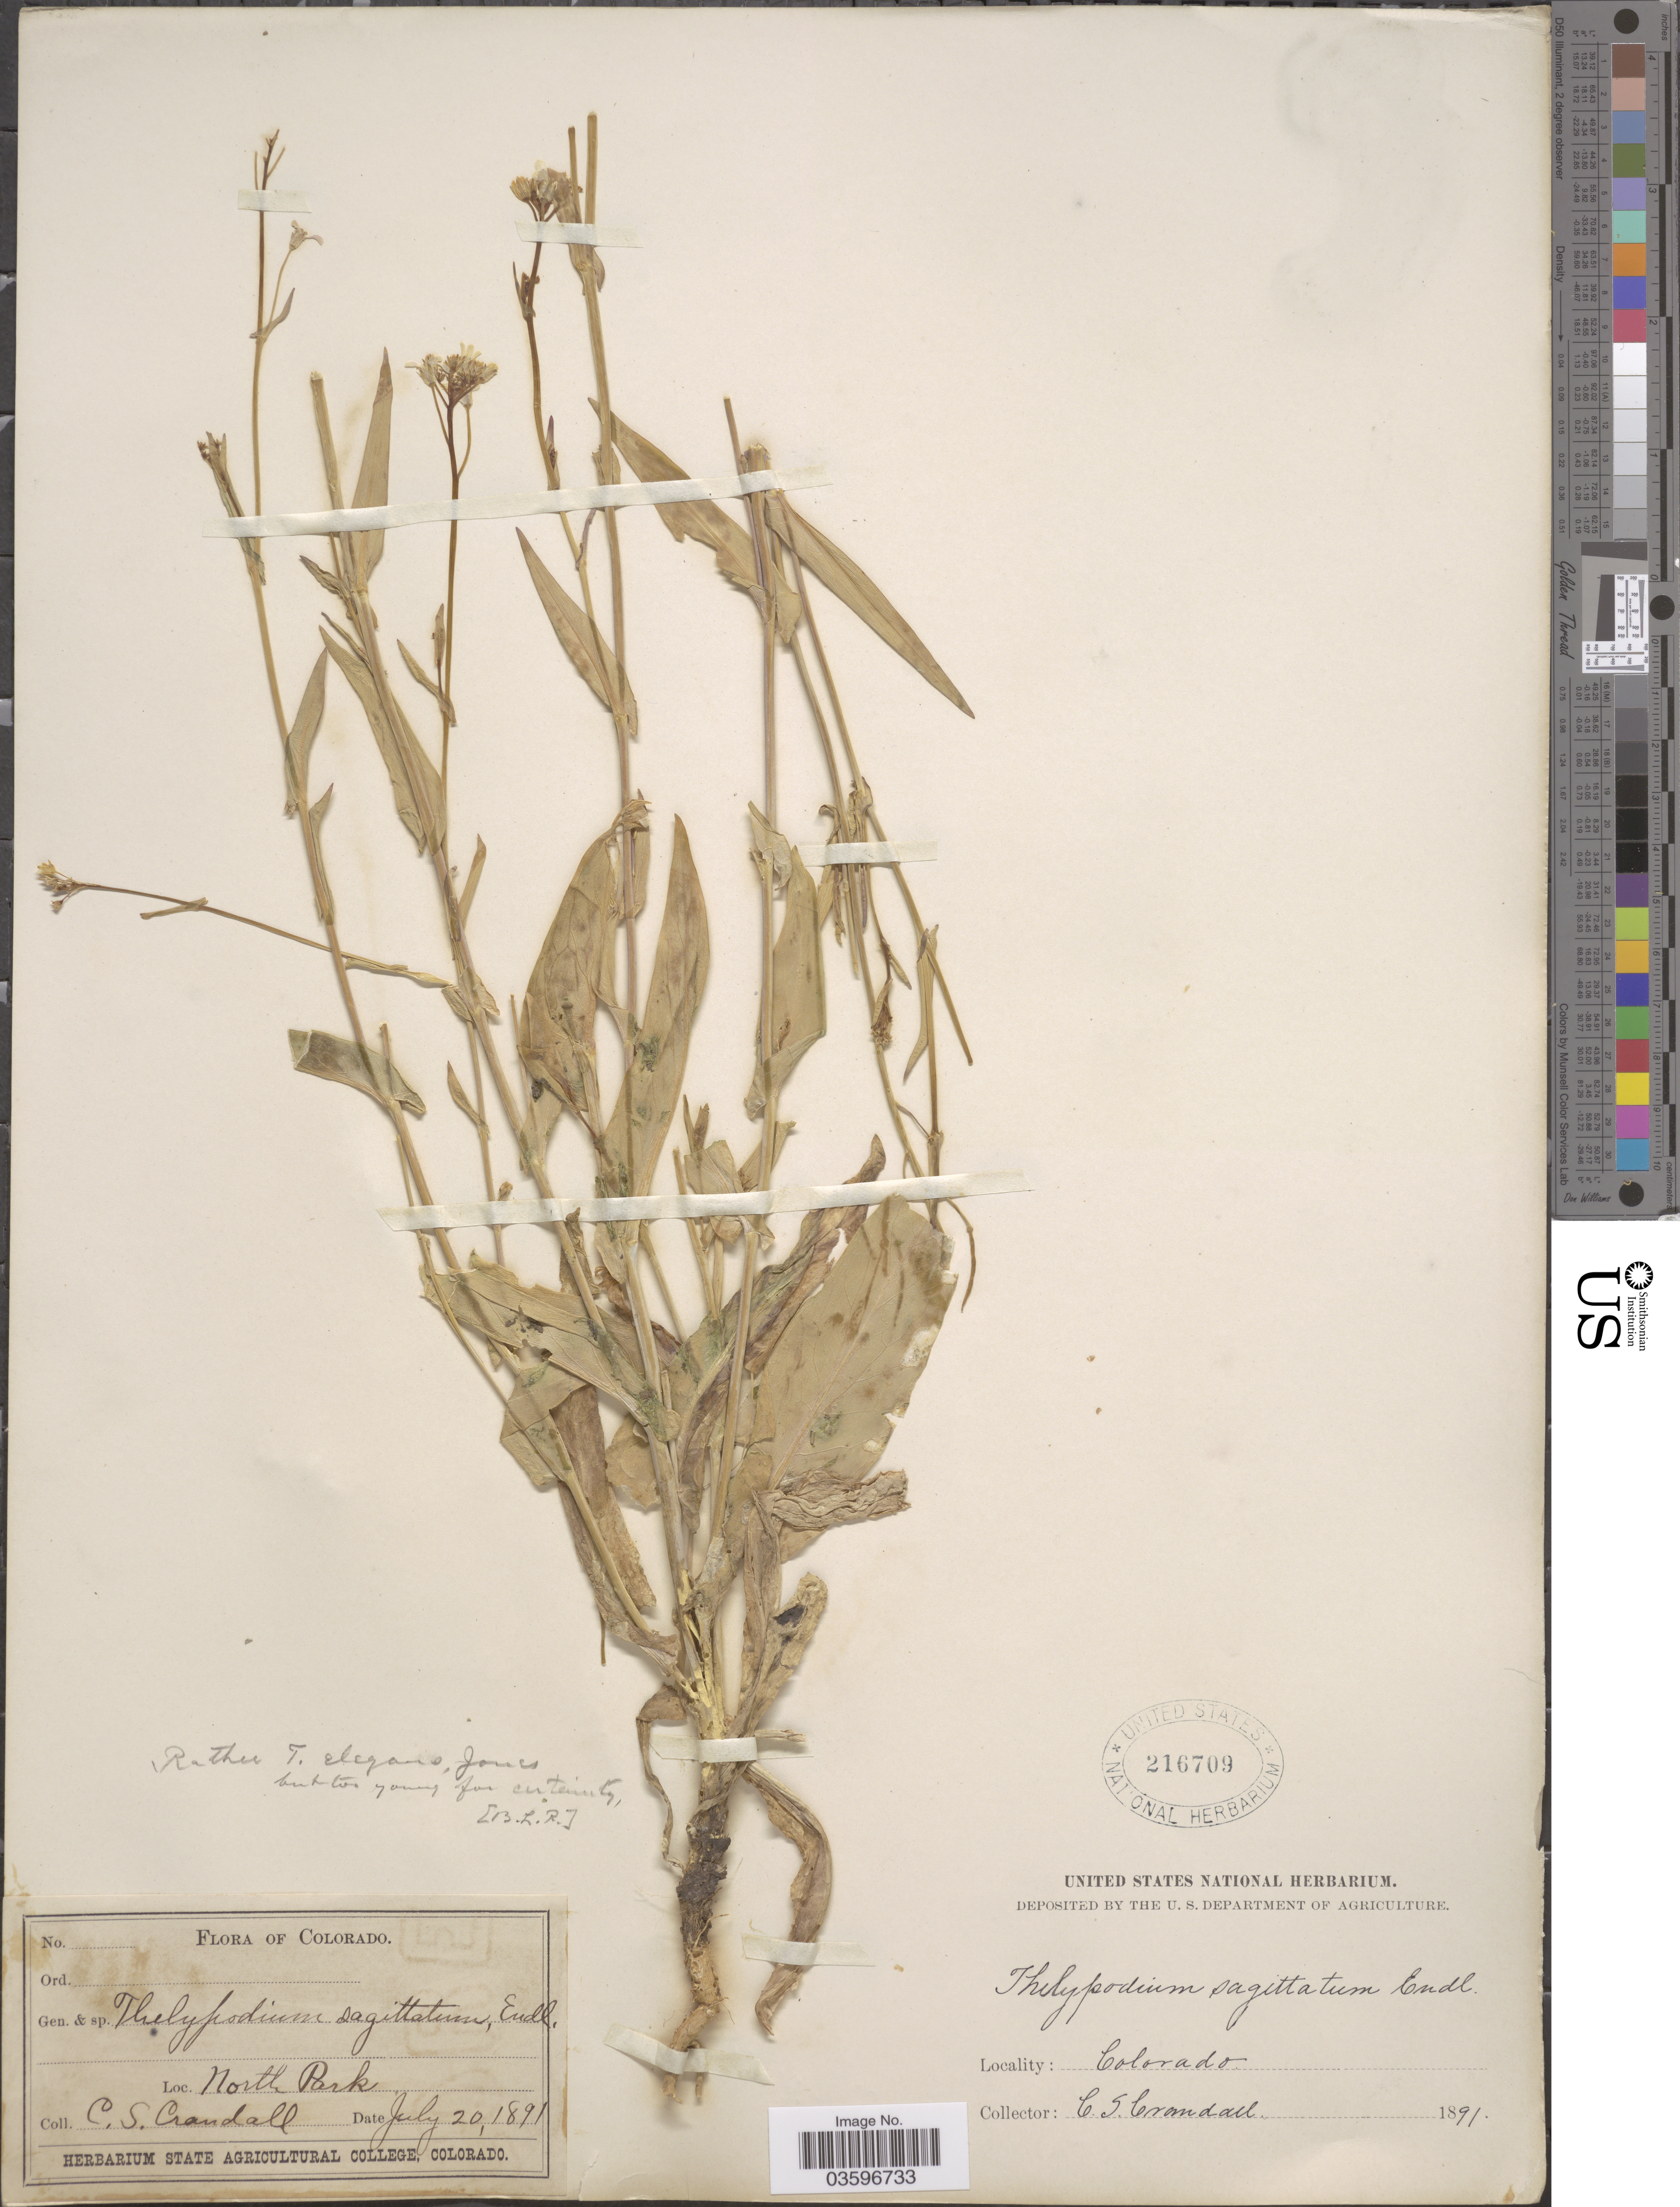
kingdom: Plantae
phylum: Tracheophyta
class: Magnoliopsida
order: Brassicales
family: Brassicaceae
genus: Thelypodiopsis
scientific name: Thelypodiopsis elegans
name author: (M.E. Jones) Rydb.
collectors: C. Crandall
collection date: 1891-07-20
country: United States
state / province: Colorado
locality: North Park.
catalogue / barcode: US 216709